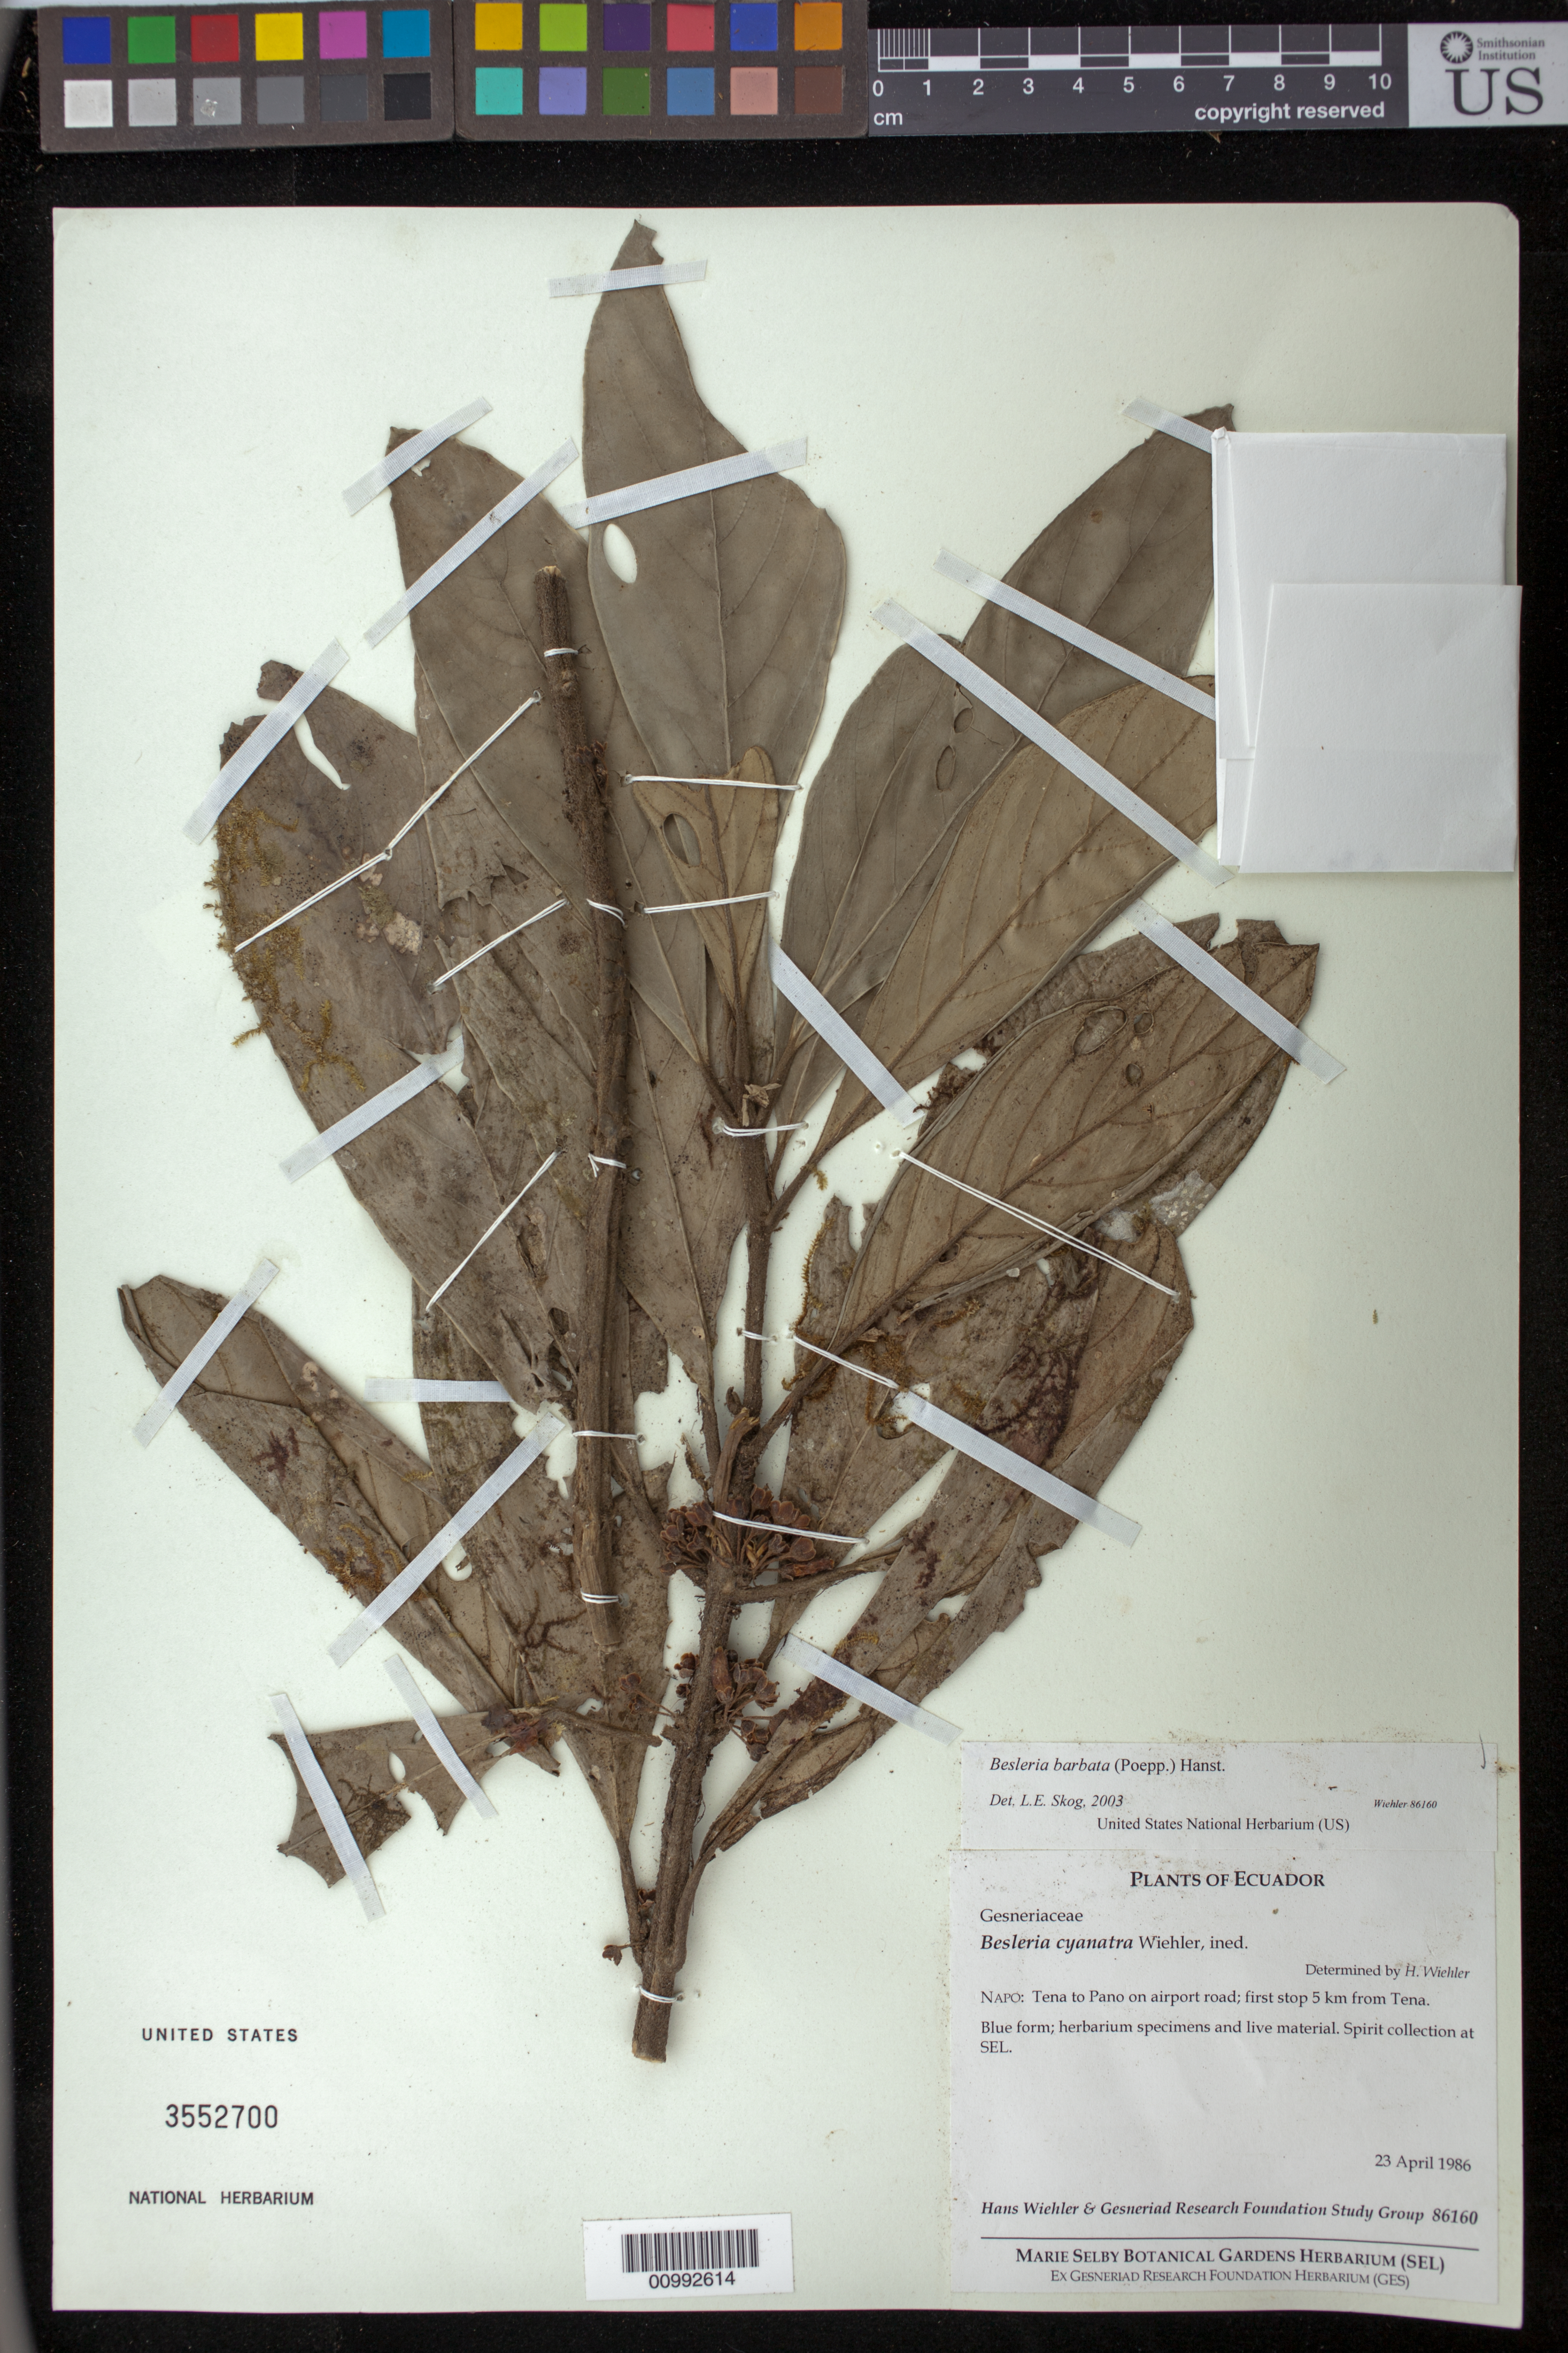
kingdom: Plantae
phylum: Tracheophyta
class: Magnoliopsida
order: Lamiales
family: Gesneriaceae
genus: Besleria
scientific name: Besleria barbata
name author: (Poepp.) Hanst.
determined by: Skog, Laurence E.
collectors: H. J. Wiehler & GRF Study Group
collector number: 86160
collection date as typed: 23 Apr 1986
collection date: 1986-04-23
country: Ecuador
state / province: Napo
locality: Napo: Tena to Pano on airport road; first stop 5 km from Tena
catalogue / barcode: US 3552700